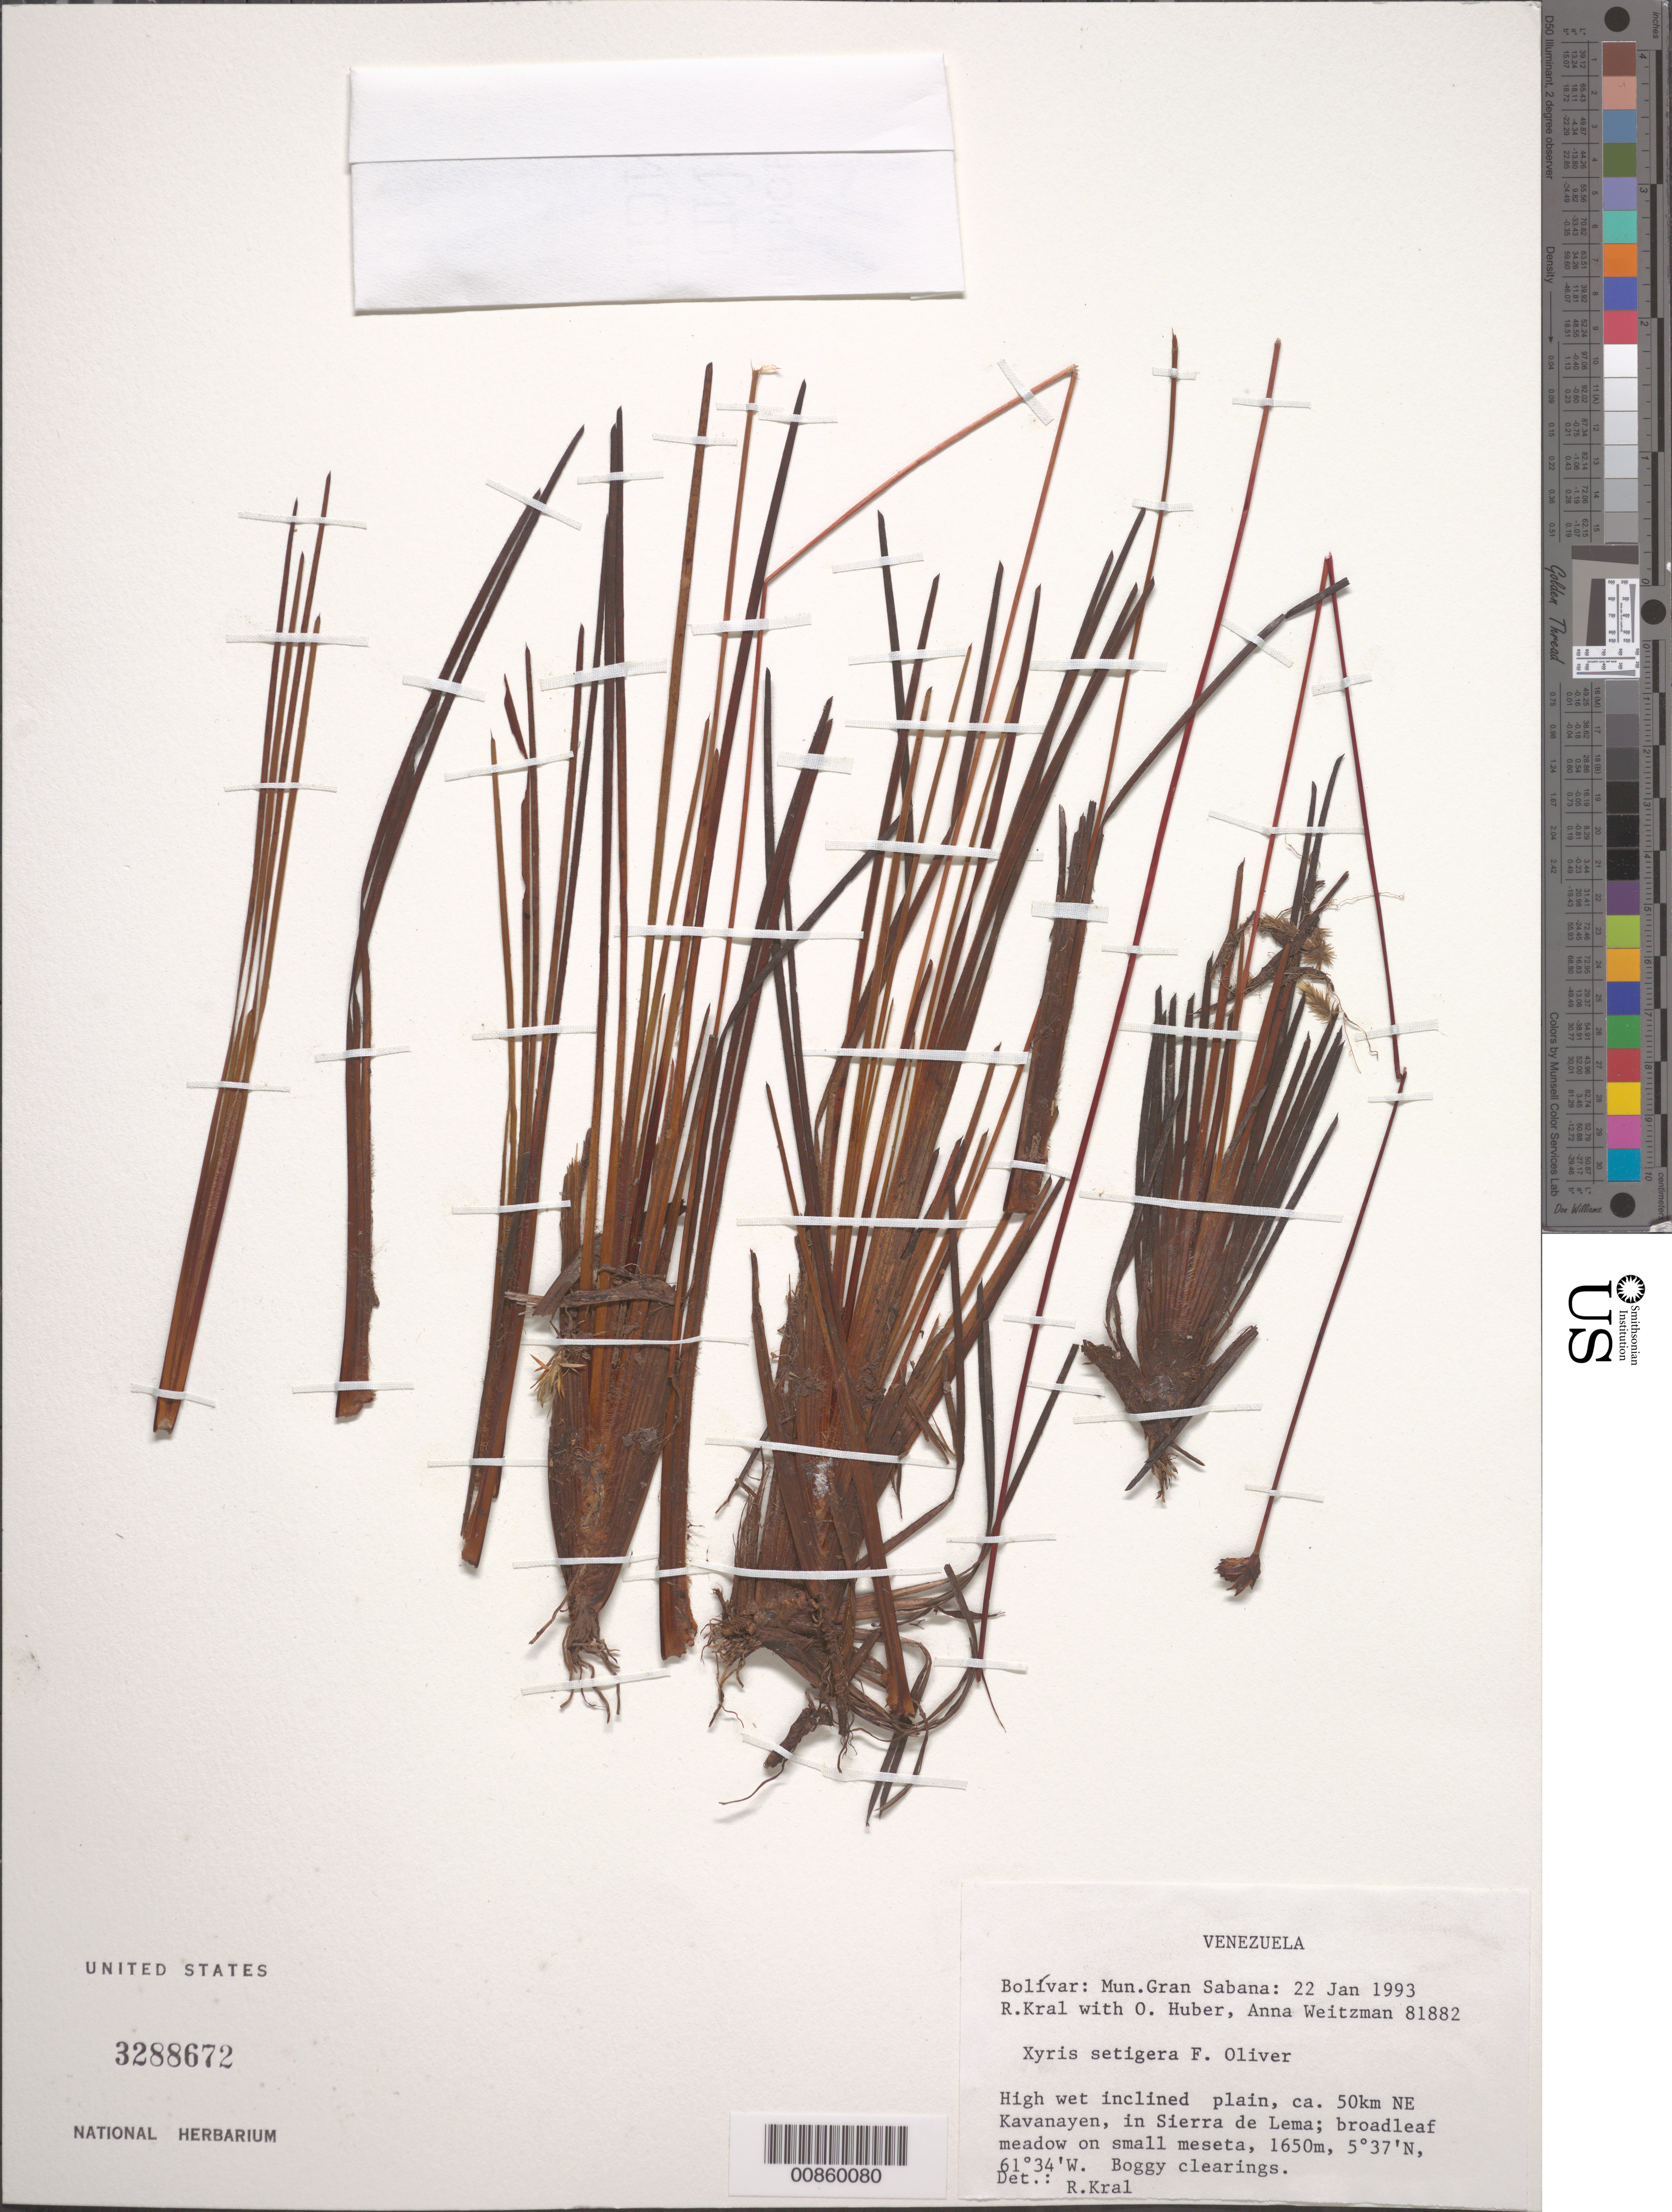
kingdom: Plantae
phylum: Tracheophyta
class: Liliopsida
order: Poales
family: Xyridaceae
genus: Xyris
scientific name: Xyris setigera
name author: Oliv.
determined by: Kral, Robert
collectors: R. Kral, O. Huber & A. L. Weitzman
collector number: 81882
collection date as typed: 22-Jan-93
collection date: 1993-01-22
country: Venezuela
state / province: Bolívar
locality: Sierra de Lema, 50 km NE Kavanayén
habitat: Broadleaf meadow on small meseta; high wet inclined plain; boggy clearings.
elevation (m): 1650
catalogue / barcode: US 3288672